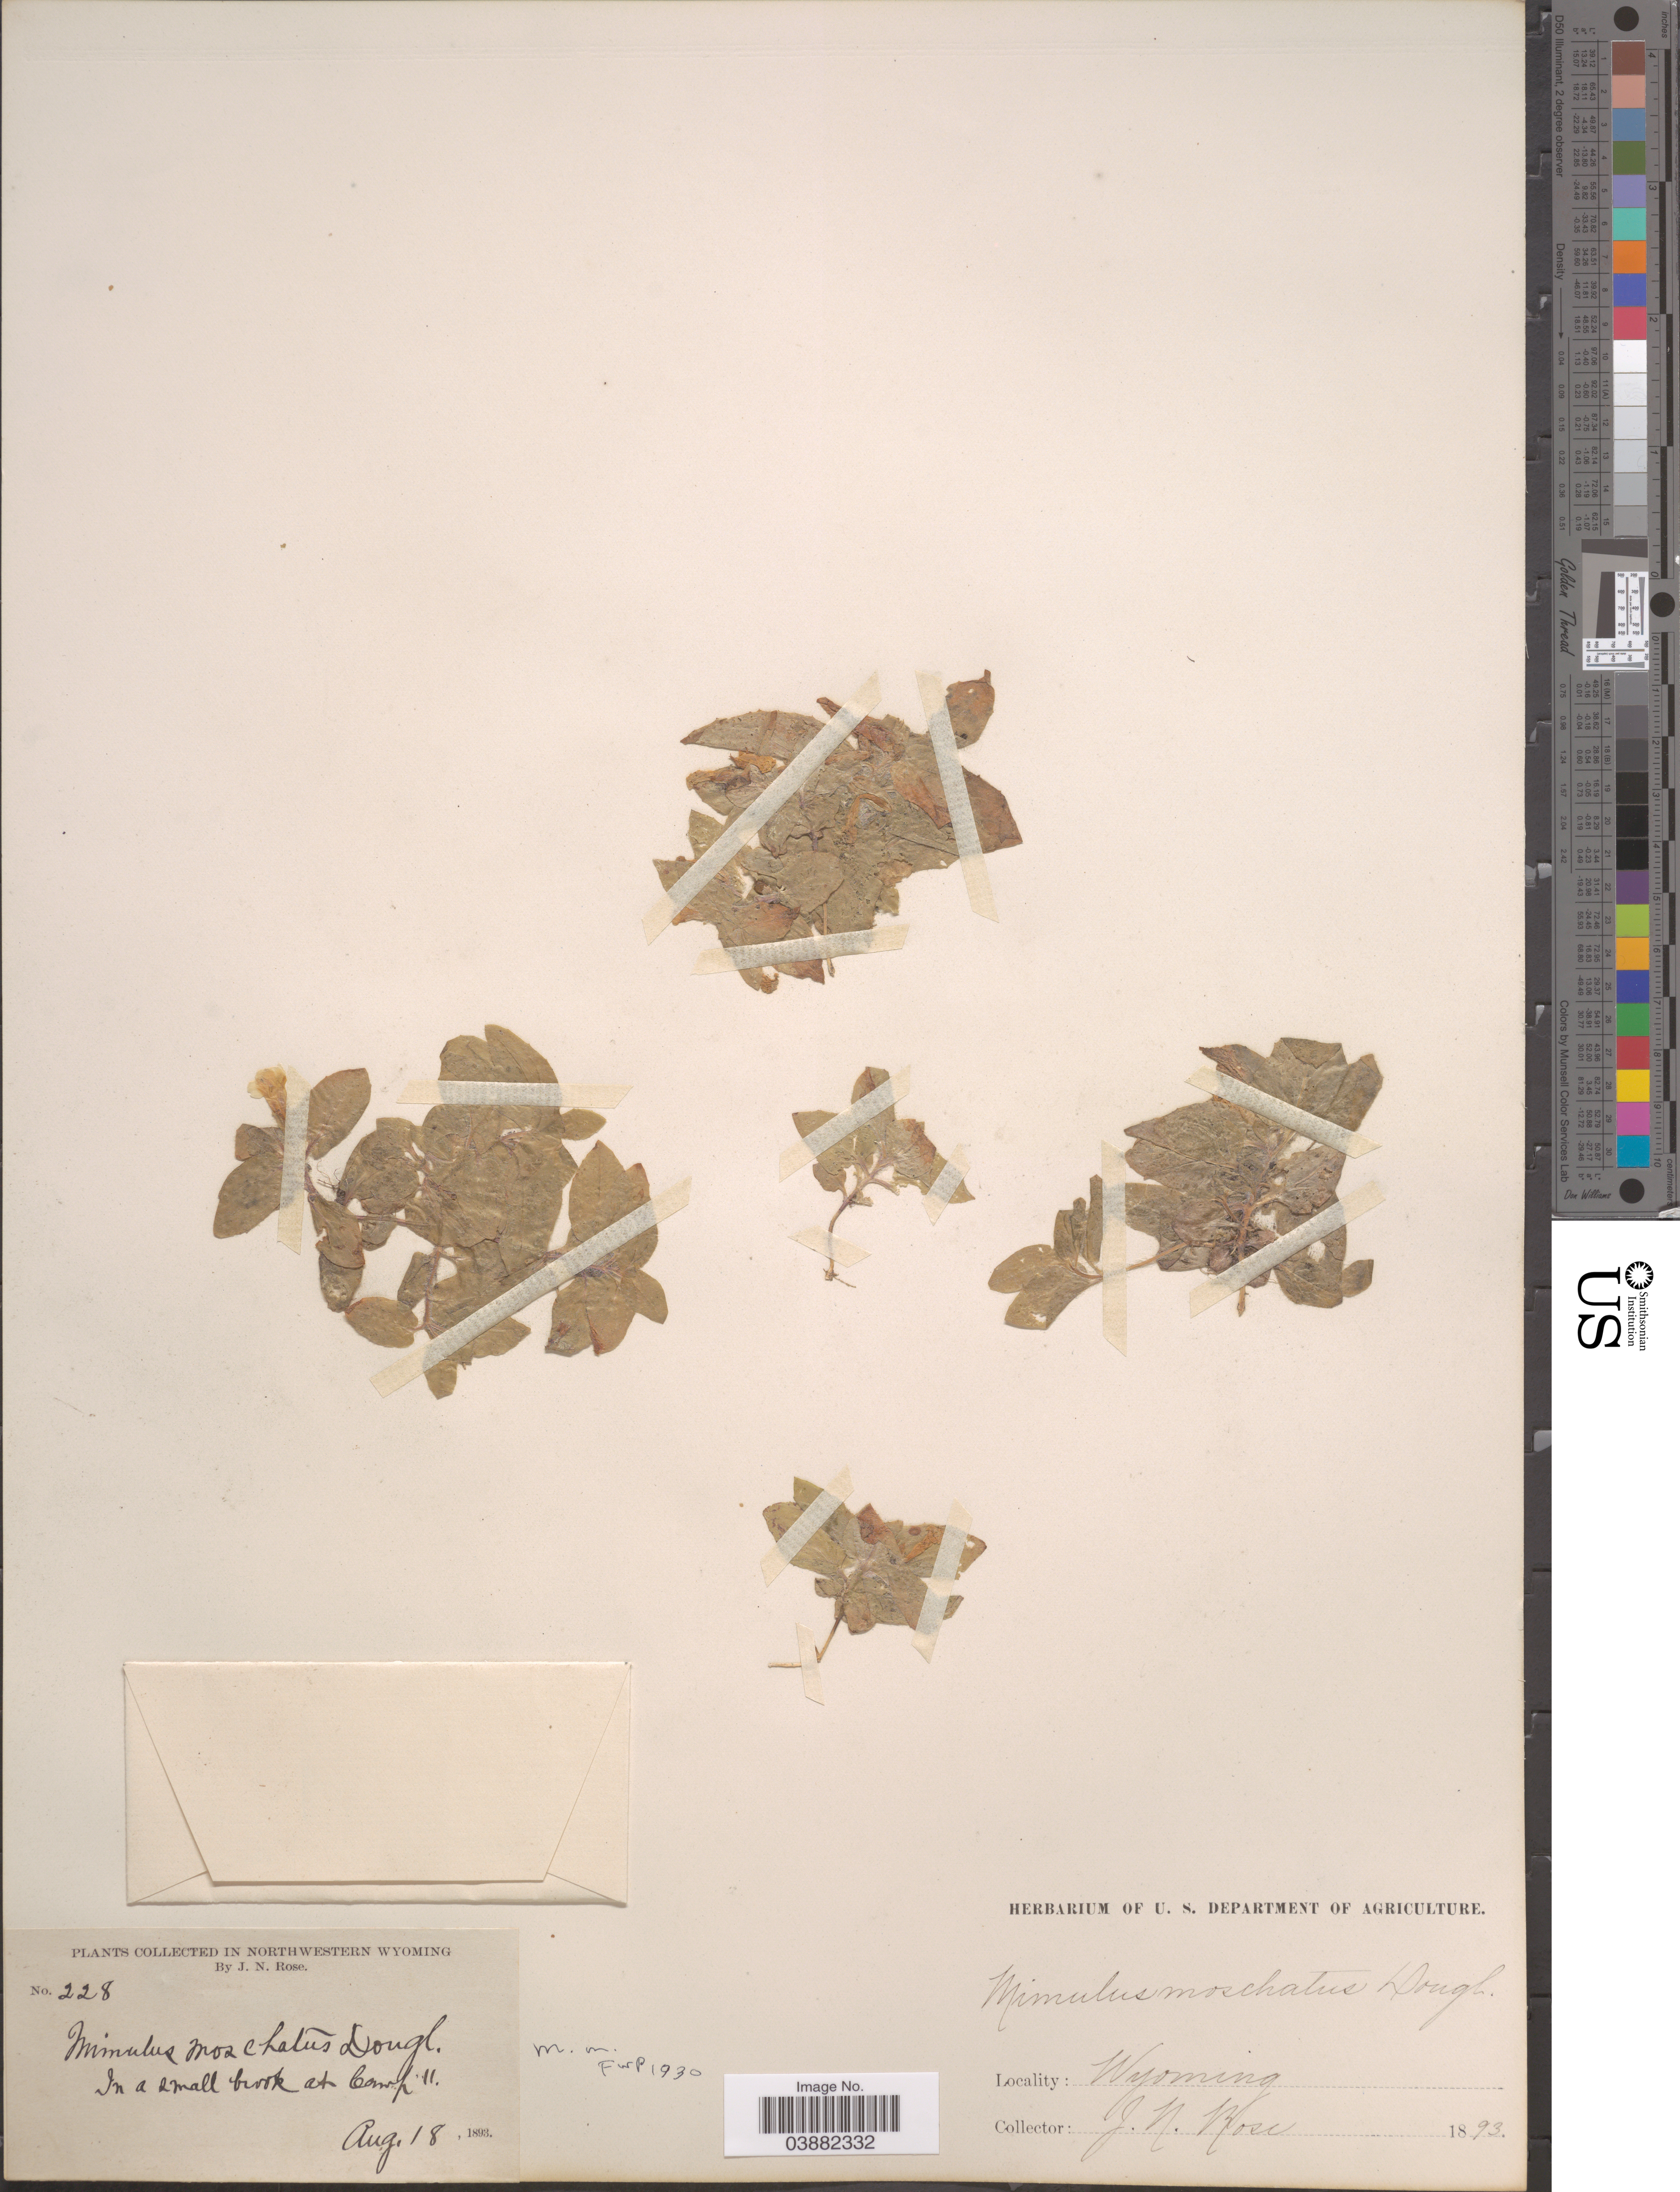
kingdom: Plantae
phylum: Tracheophyta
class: Magnoliopsida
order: Lamiales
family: Phrymaceae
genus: Mimulus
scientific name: Mimulus moschatus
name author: Douglas ex Lindl.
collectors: J. N. Rose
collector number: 228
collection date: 1893-08-18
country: United States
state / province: Wyoming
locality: Northwestern Wyoming. In a small brook at Camp 11.